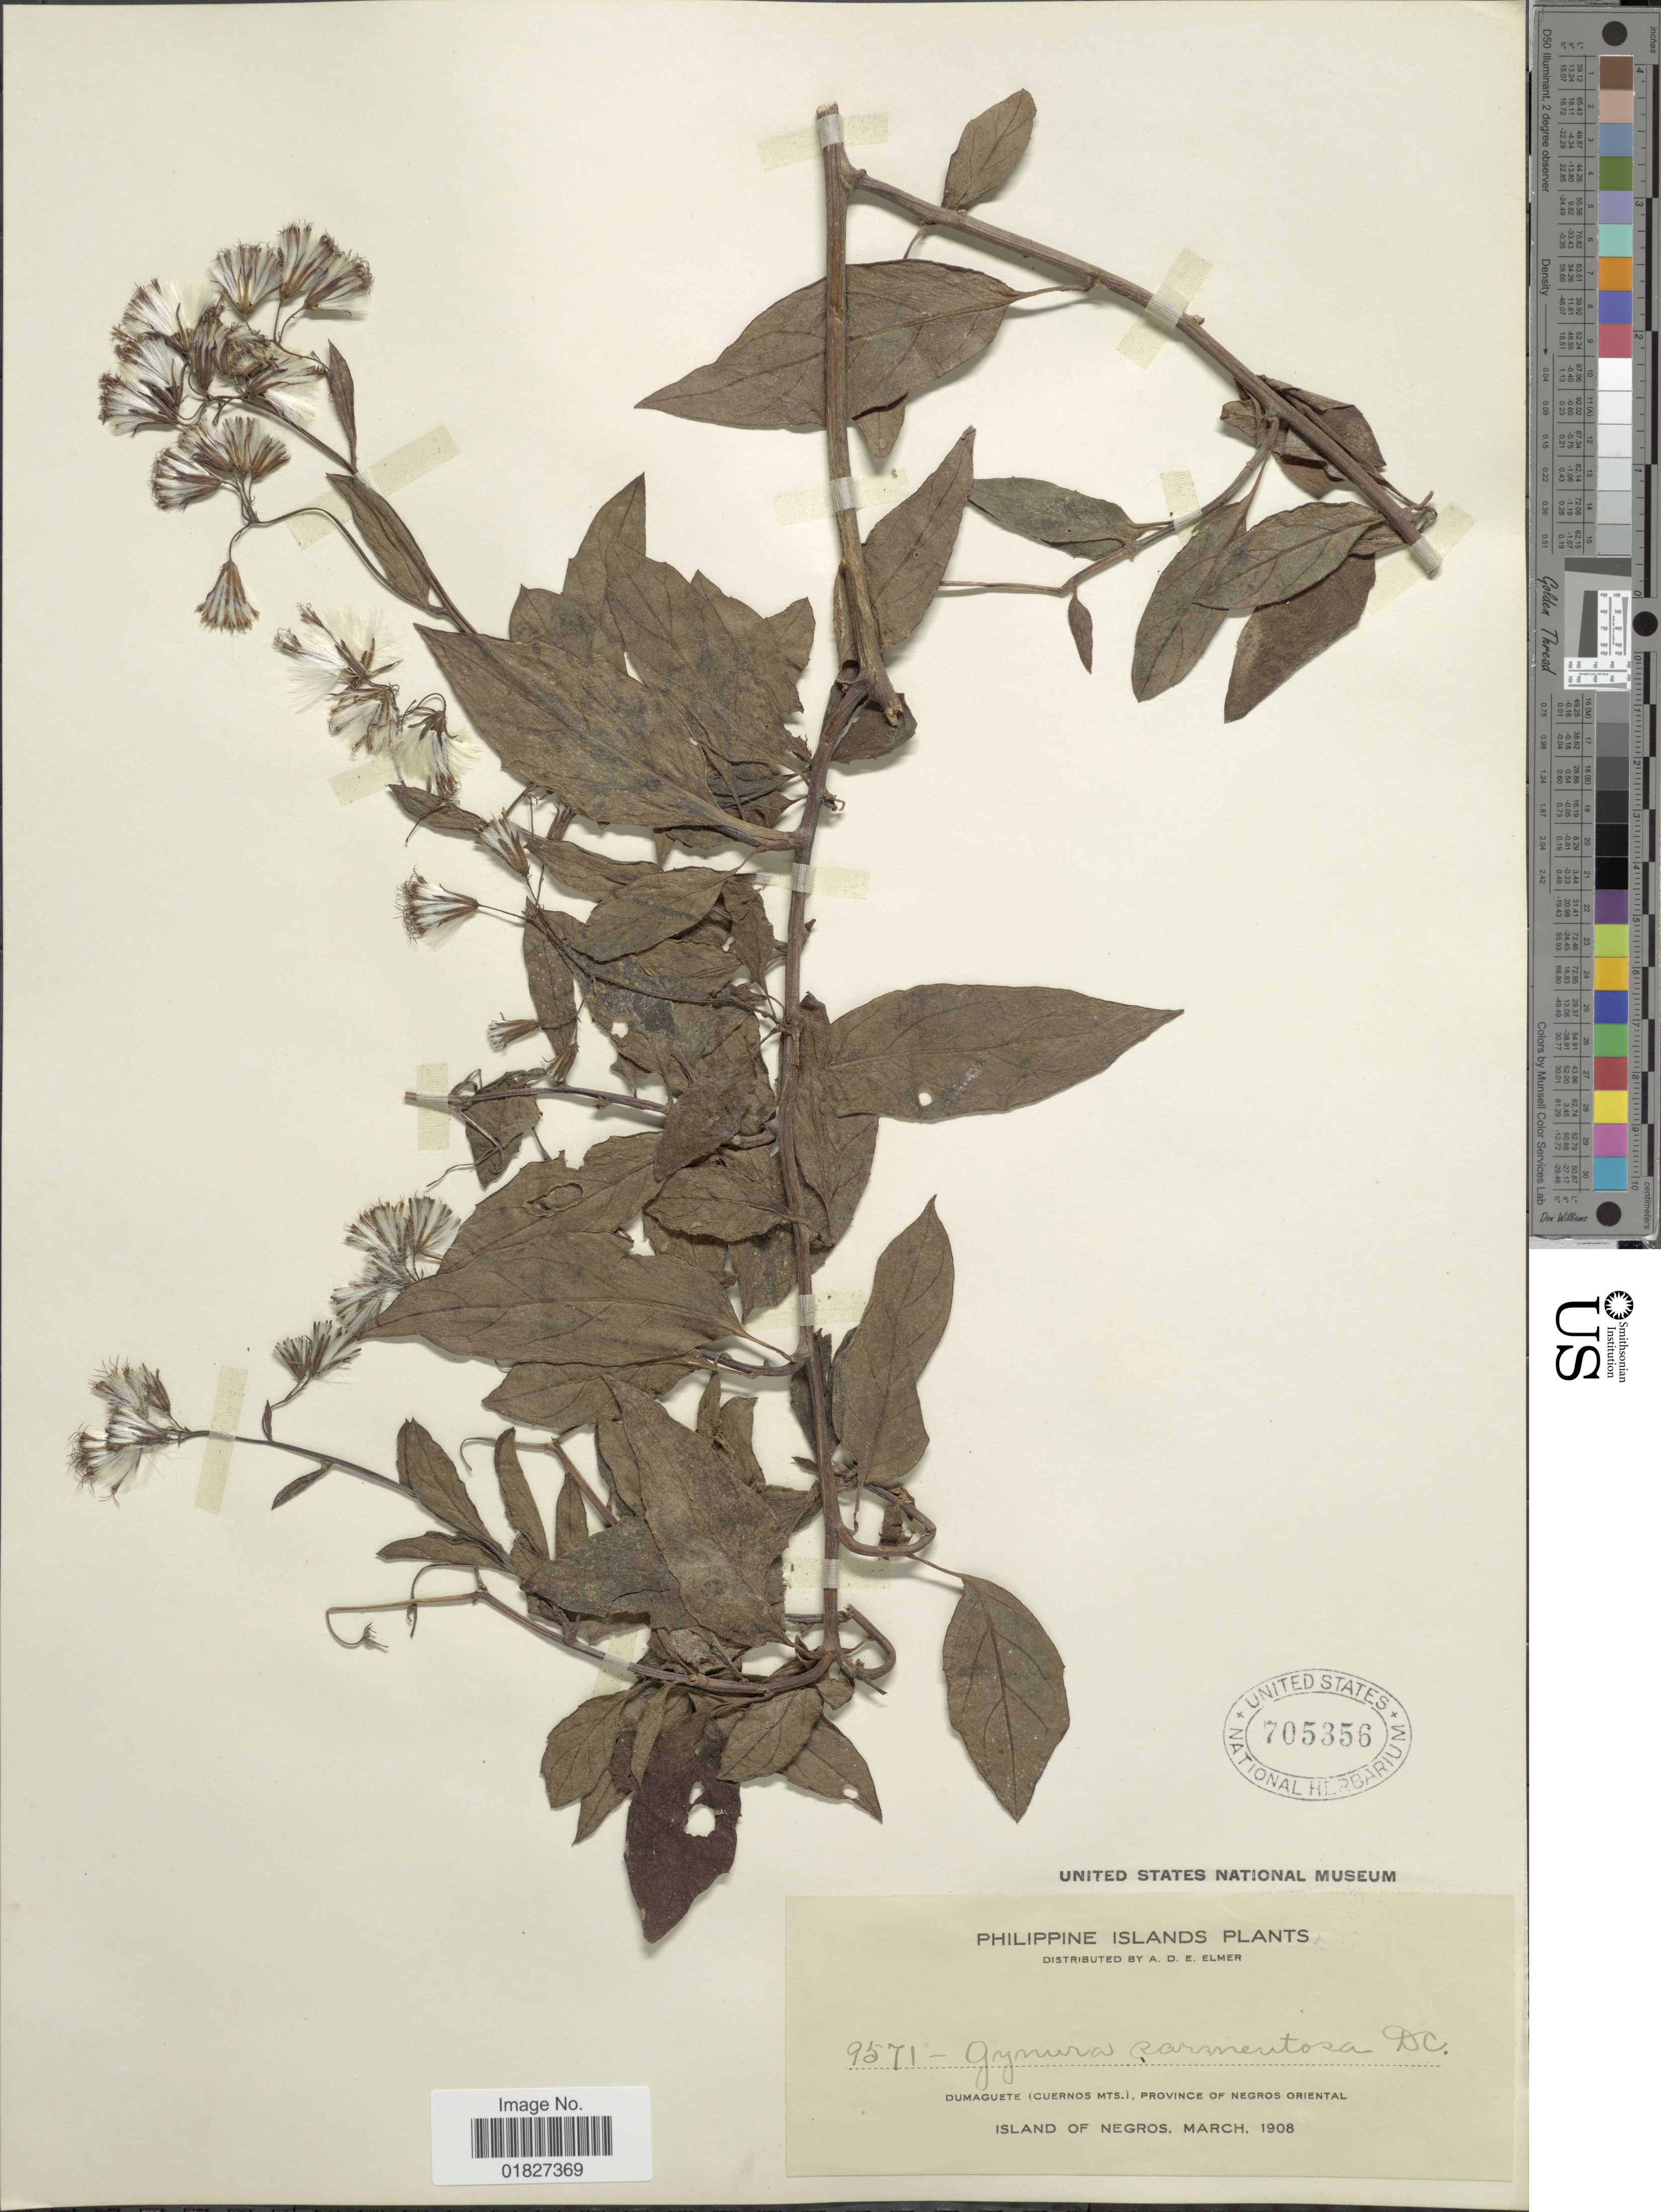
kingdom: Plantae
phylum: Tracheophyta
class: Magnoliopsida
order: Asterales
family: Asteraceae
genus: Gynura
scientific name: Gynura procumbens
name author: (Lour.) Merr.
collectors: A. D. E. Elmer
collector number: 9571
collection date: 1908-03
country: Philippines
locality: Philippine Islands, Dumaguete (Cuernos Mts.), Province of Negros Oriental, Island of Negros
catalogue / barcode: US 705356